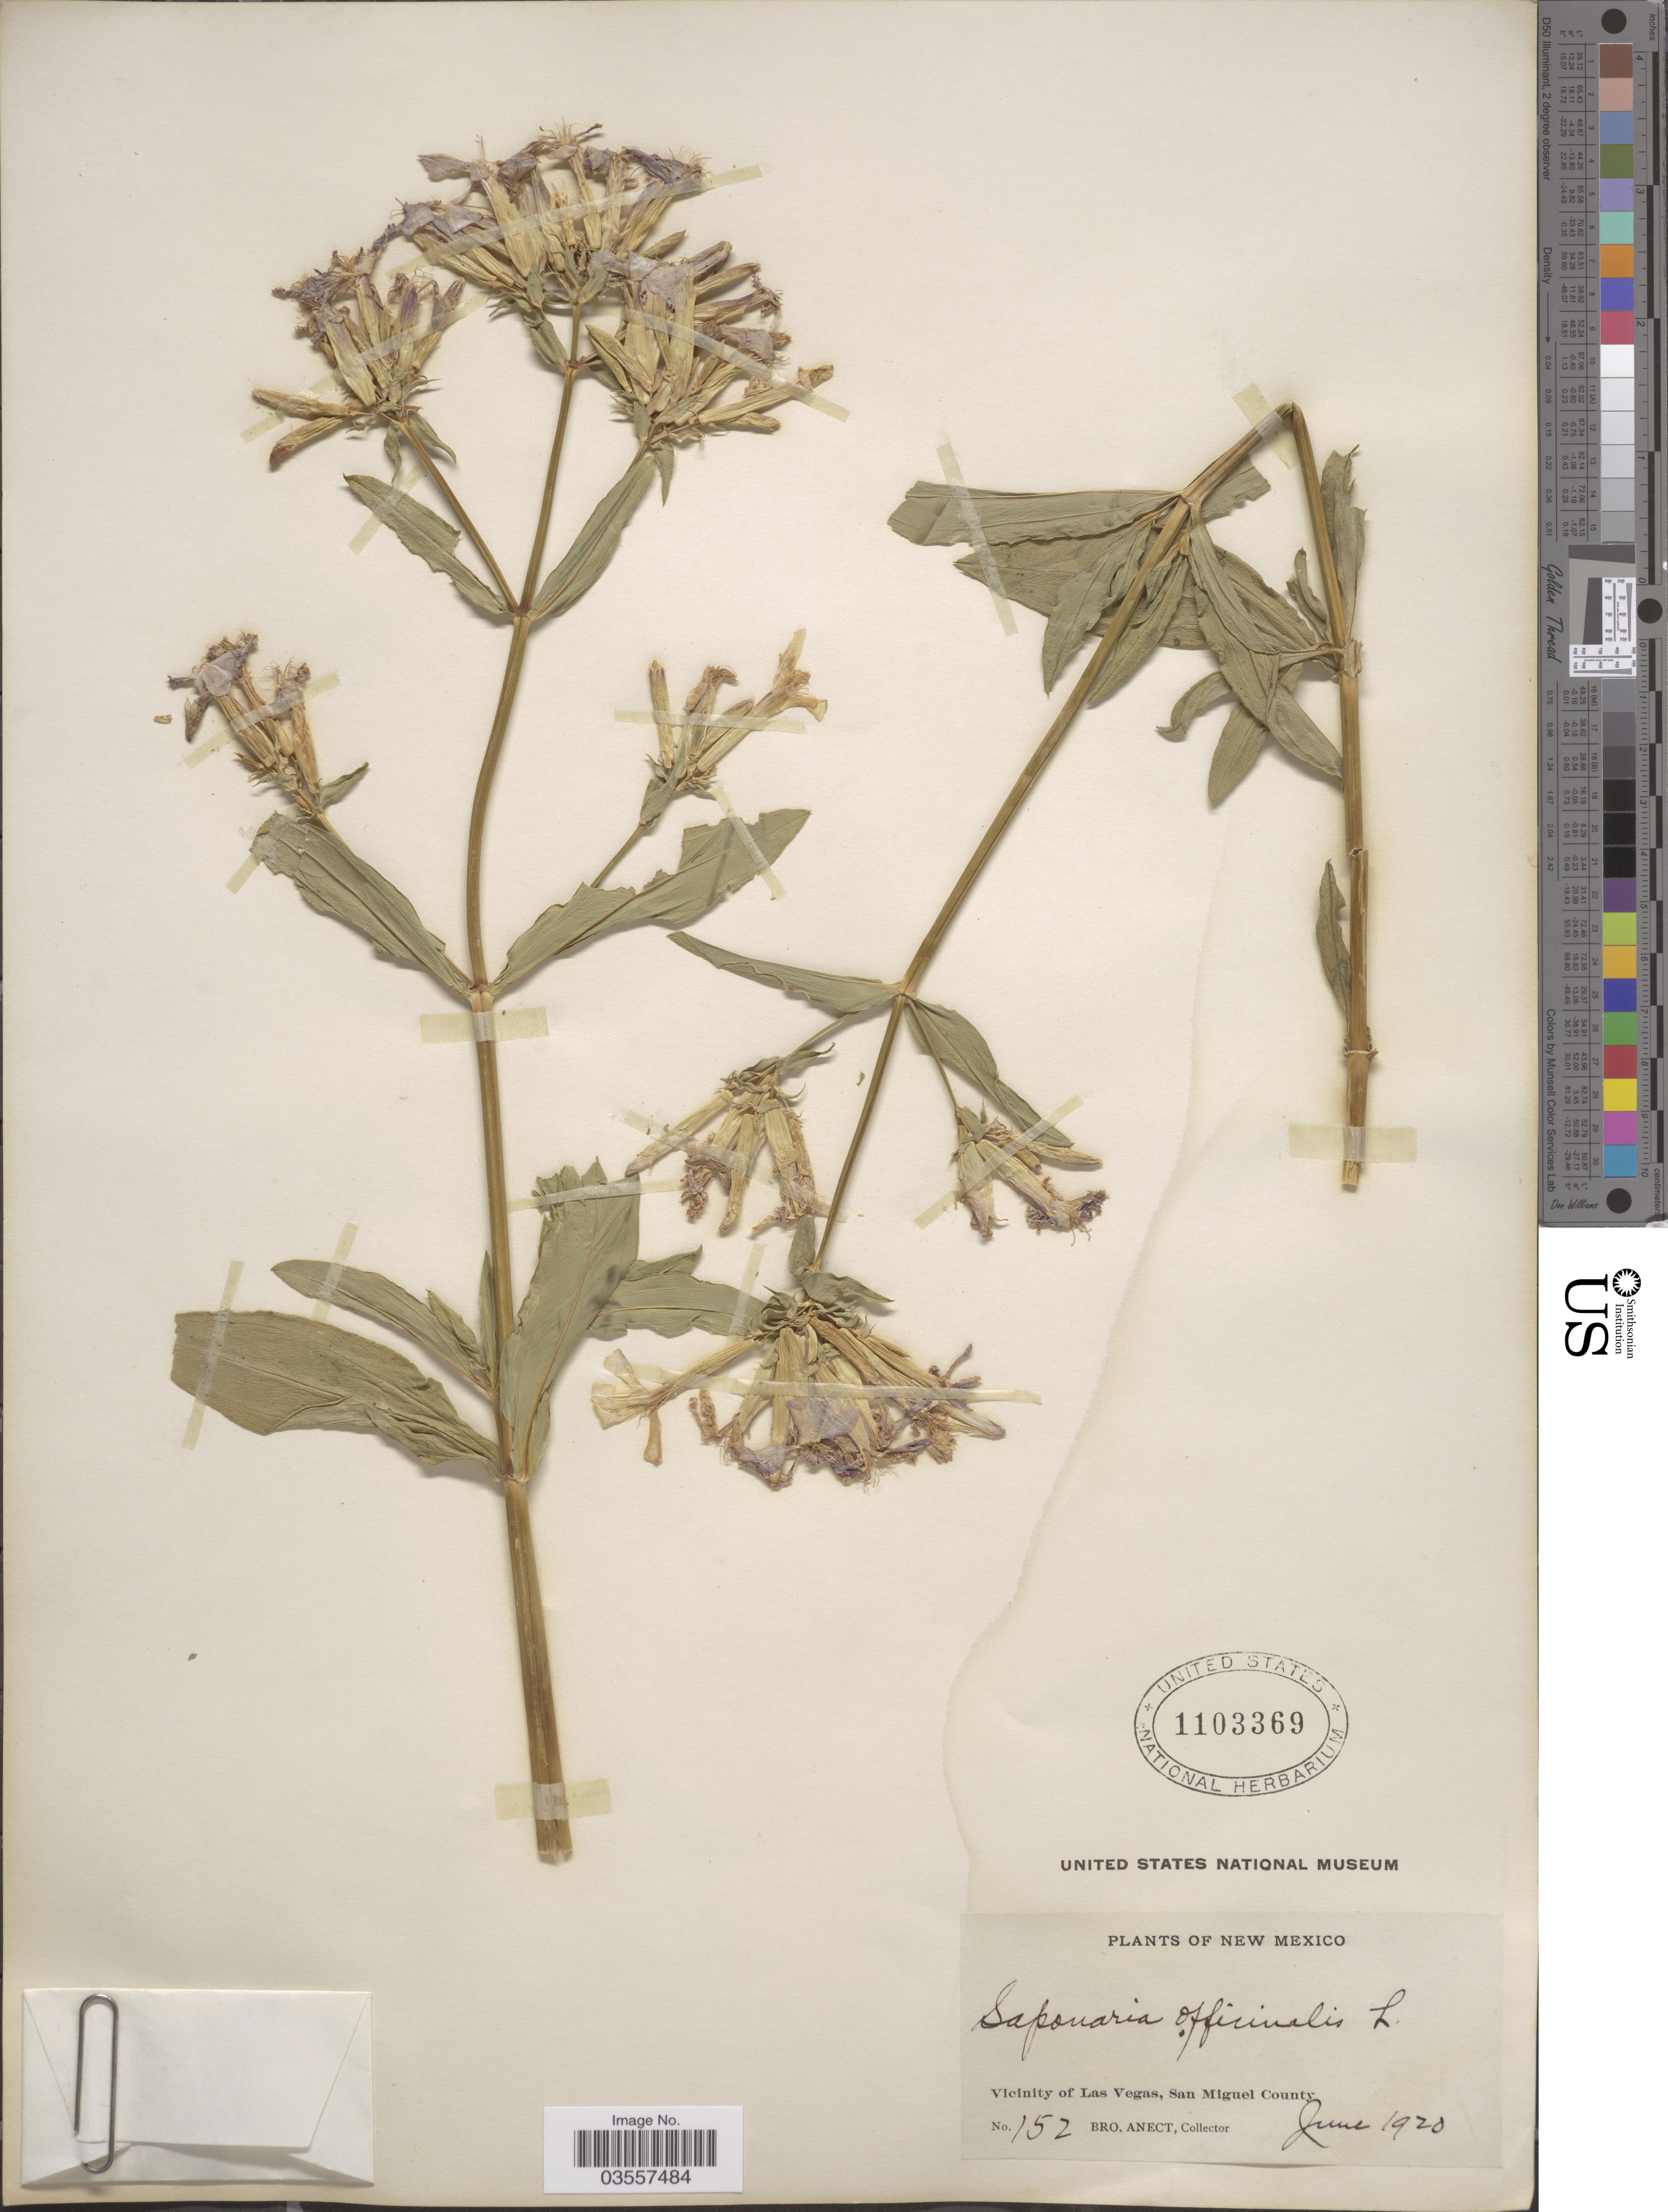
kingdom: Plantae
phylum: Tracheophyta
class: Magnoliopsida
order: Caryophyllales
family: Caryophyllaceae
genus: Saponaria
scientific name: Saponaria officinalis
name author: L.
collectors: B. Anect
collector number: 152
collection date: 1920-06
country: United States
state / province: New Mexico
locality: Vicinity of Las Vegas, San Miguel County.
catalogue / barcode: US 1103369